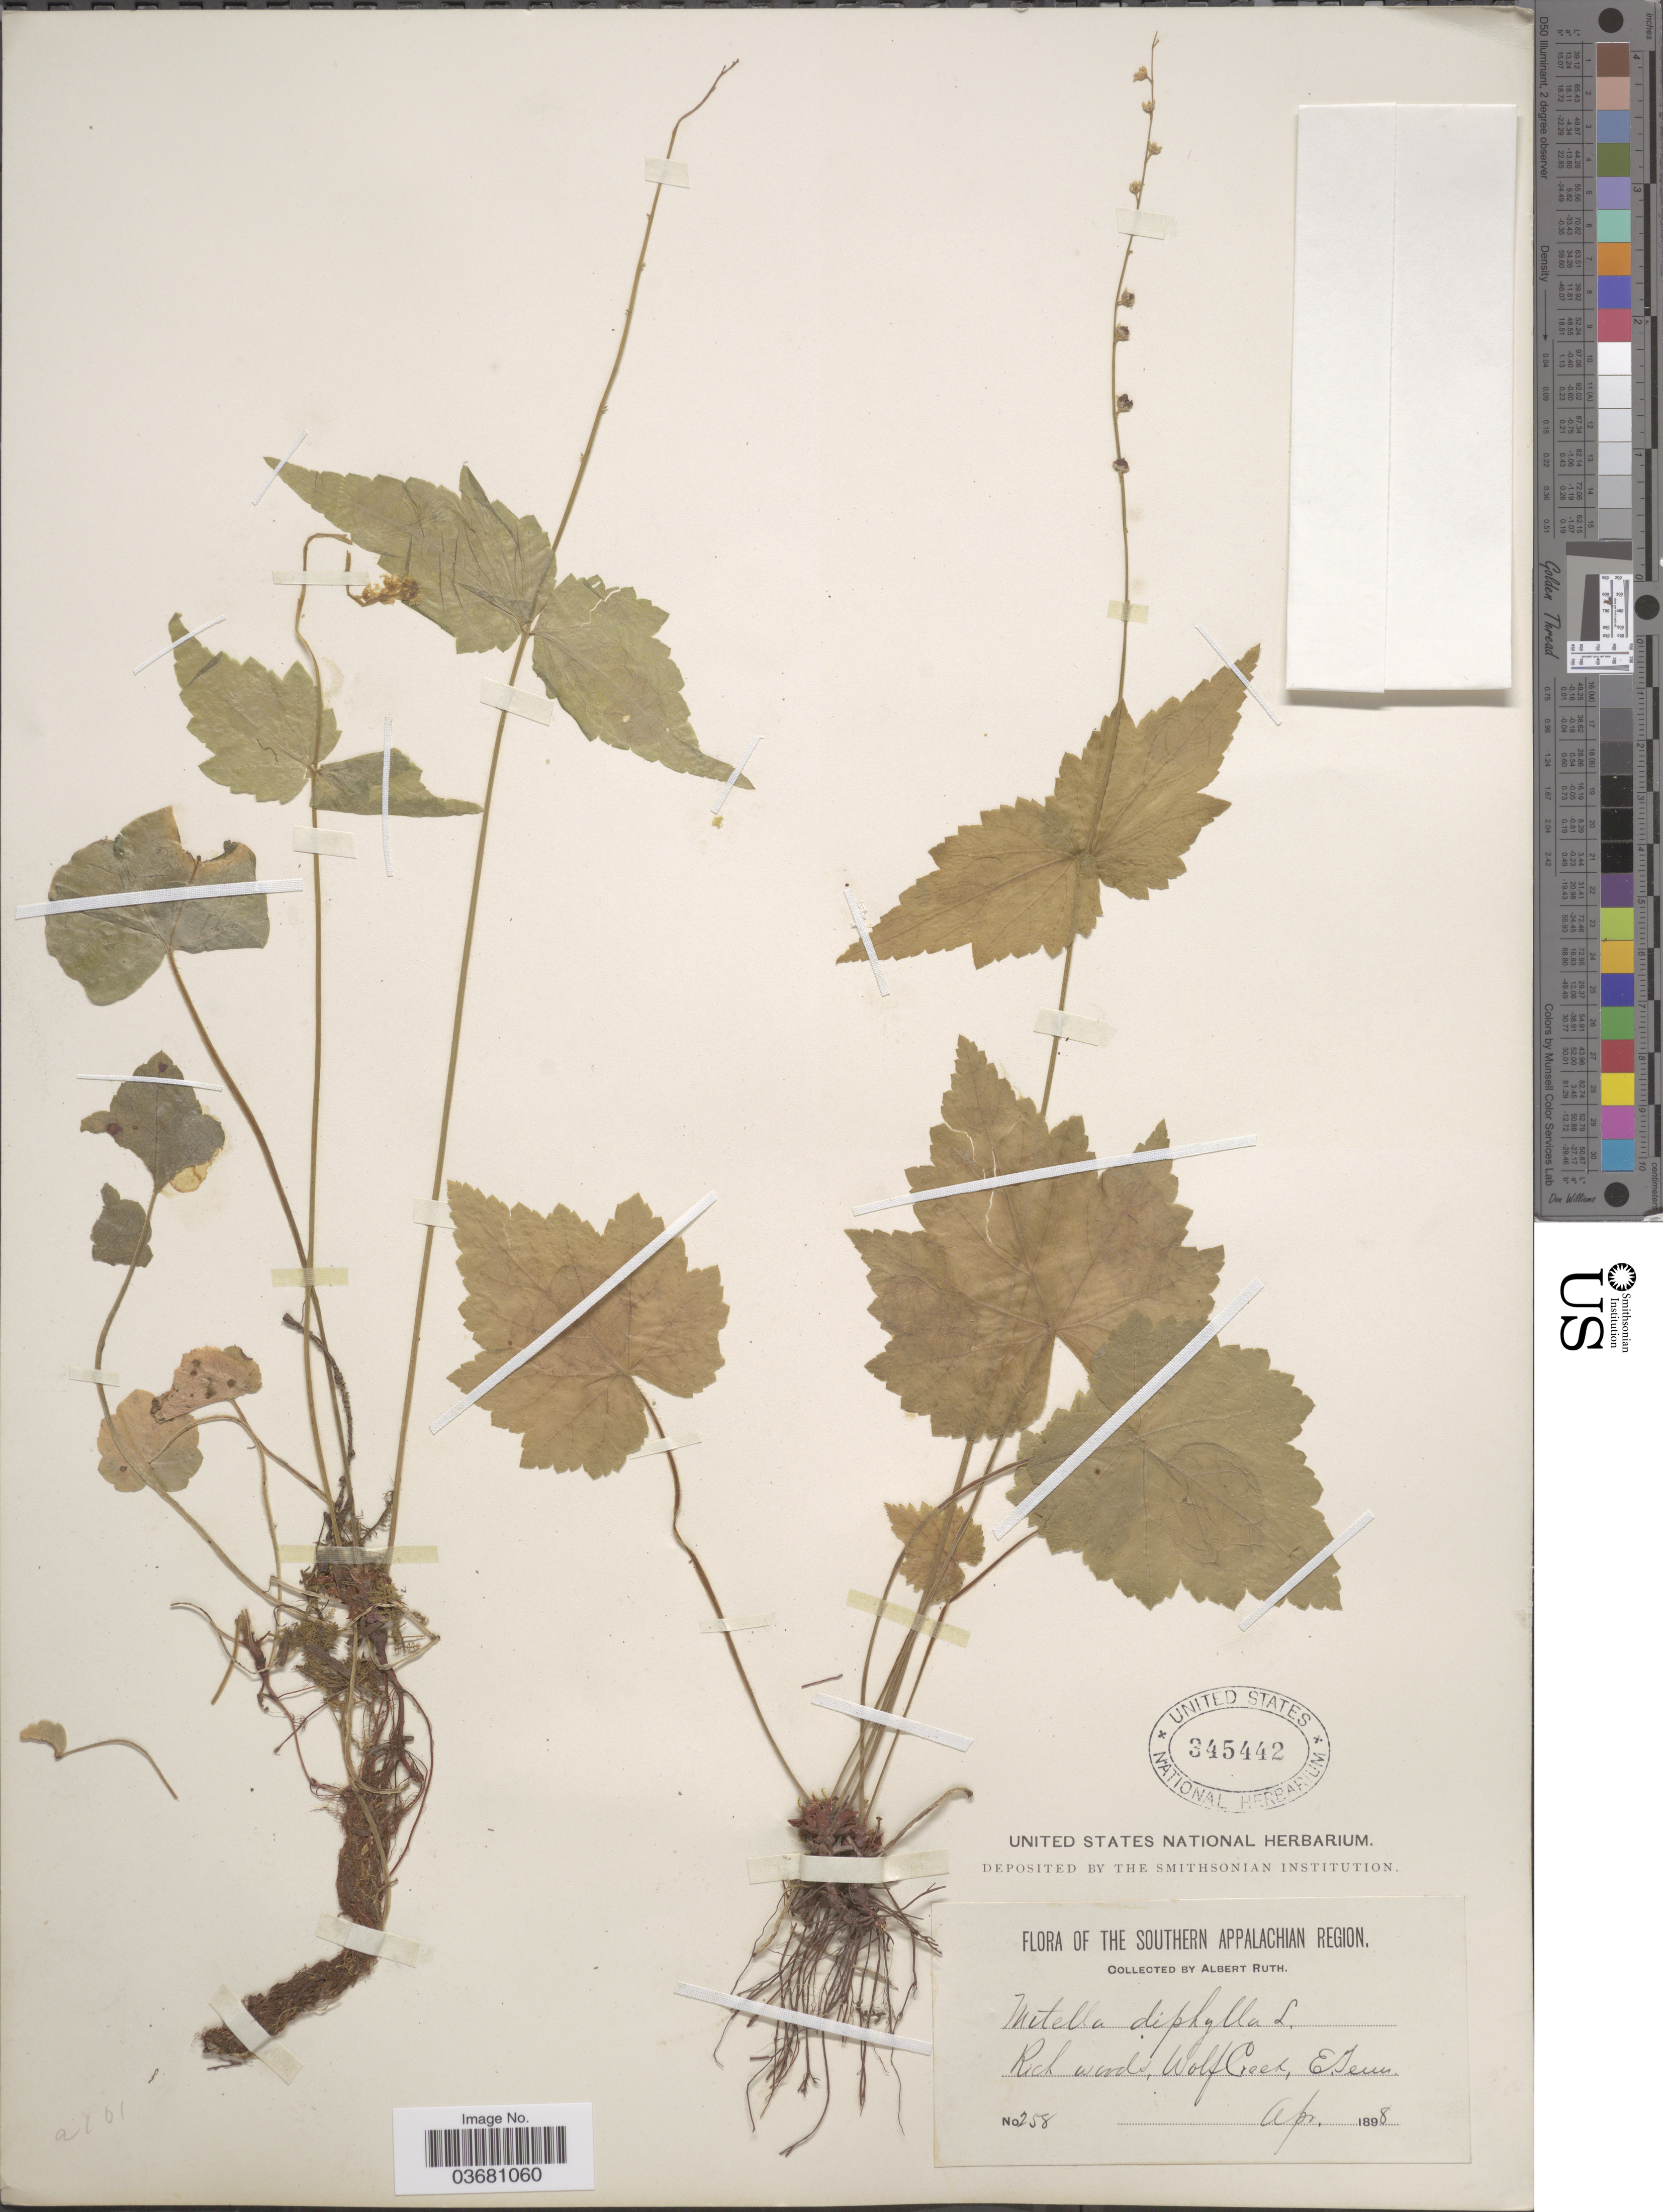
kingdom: Plantae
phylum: Tracheophyta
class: Magnoliopsida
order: Saxifragales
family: Saxifragaceae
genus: Mitella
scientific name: Mitella diphylla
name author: L.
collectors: A. Ruth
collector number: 258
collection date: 1898-04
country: United States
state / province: Tennessee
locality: The Southern Appalachian Region. Wolf Creek, E. Tenn.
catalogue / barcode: US 345442